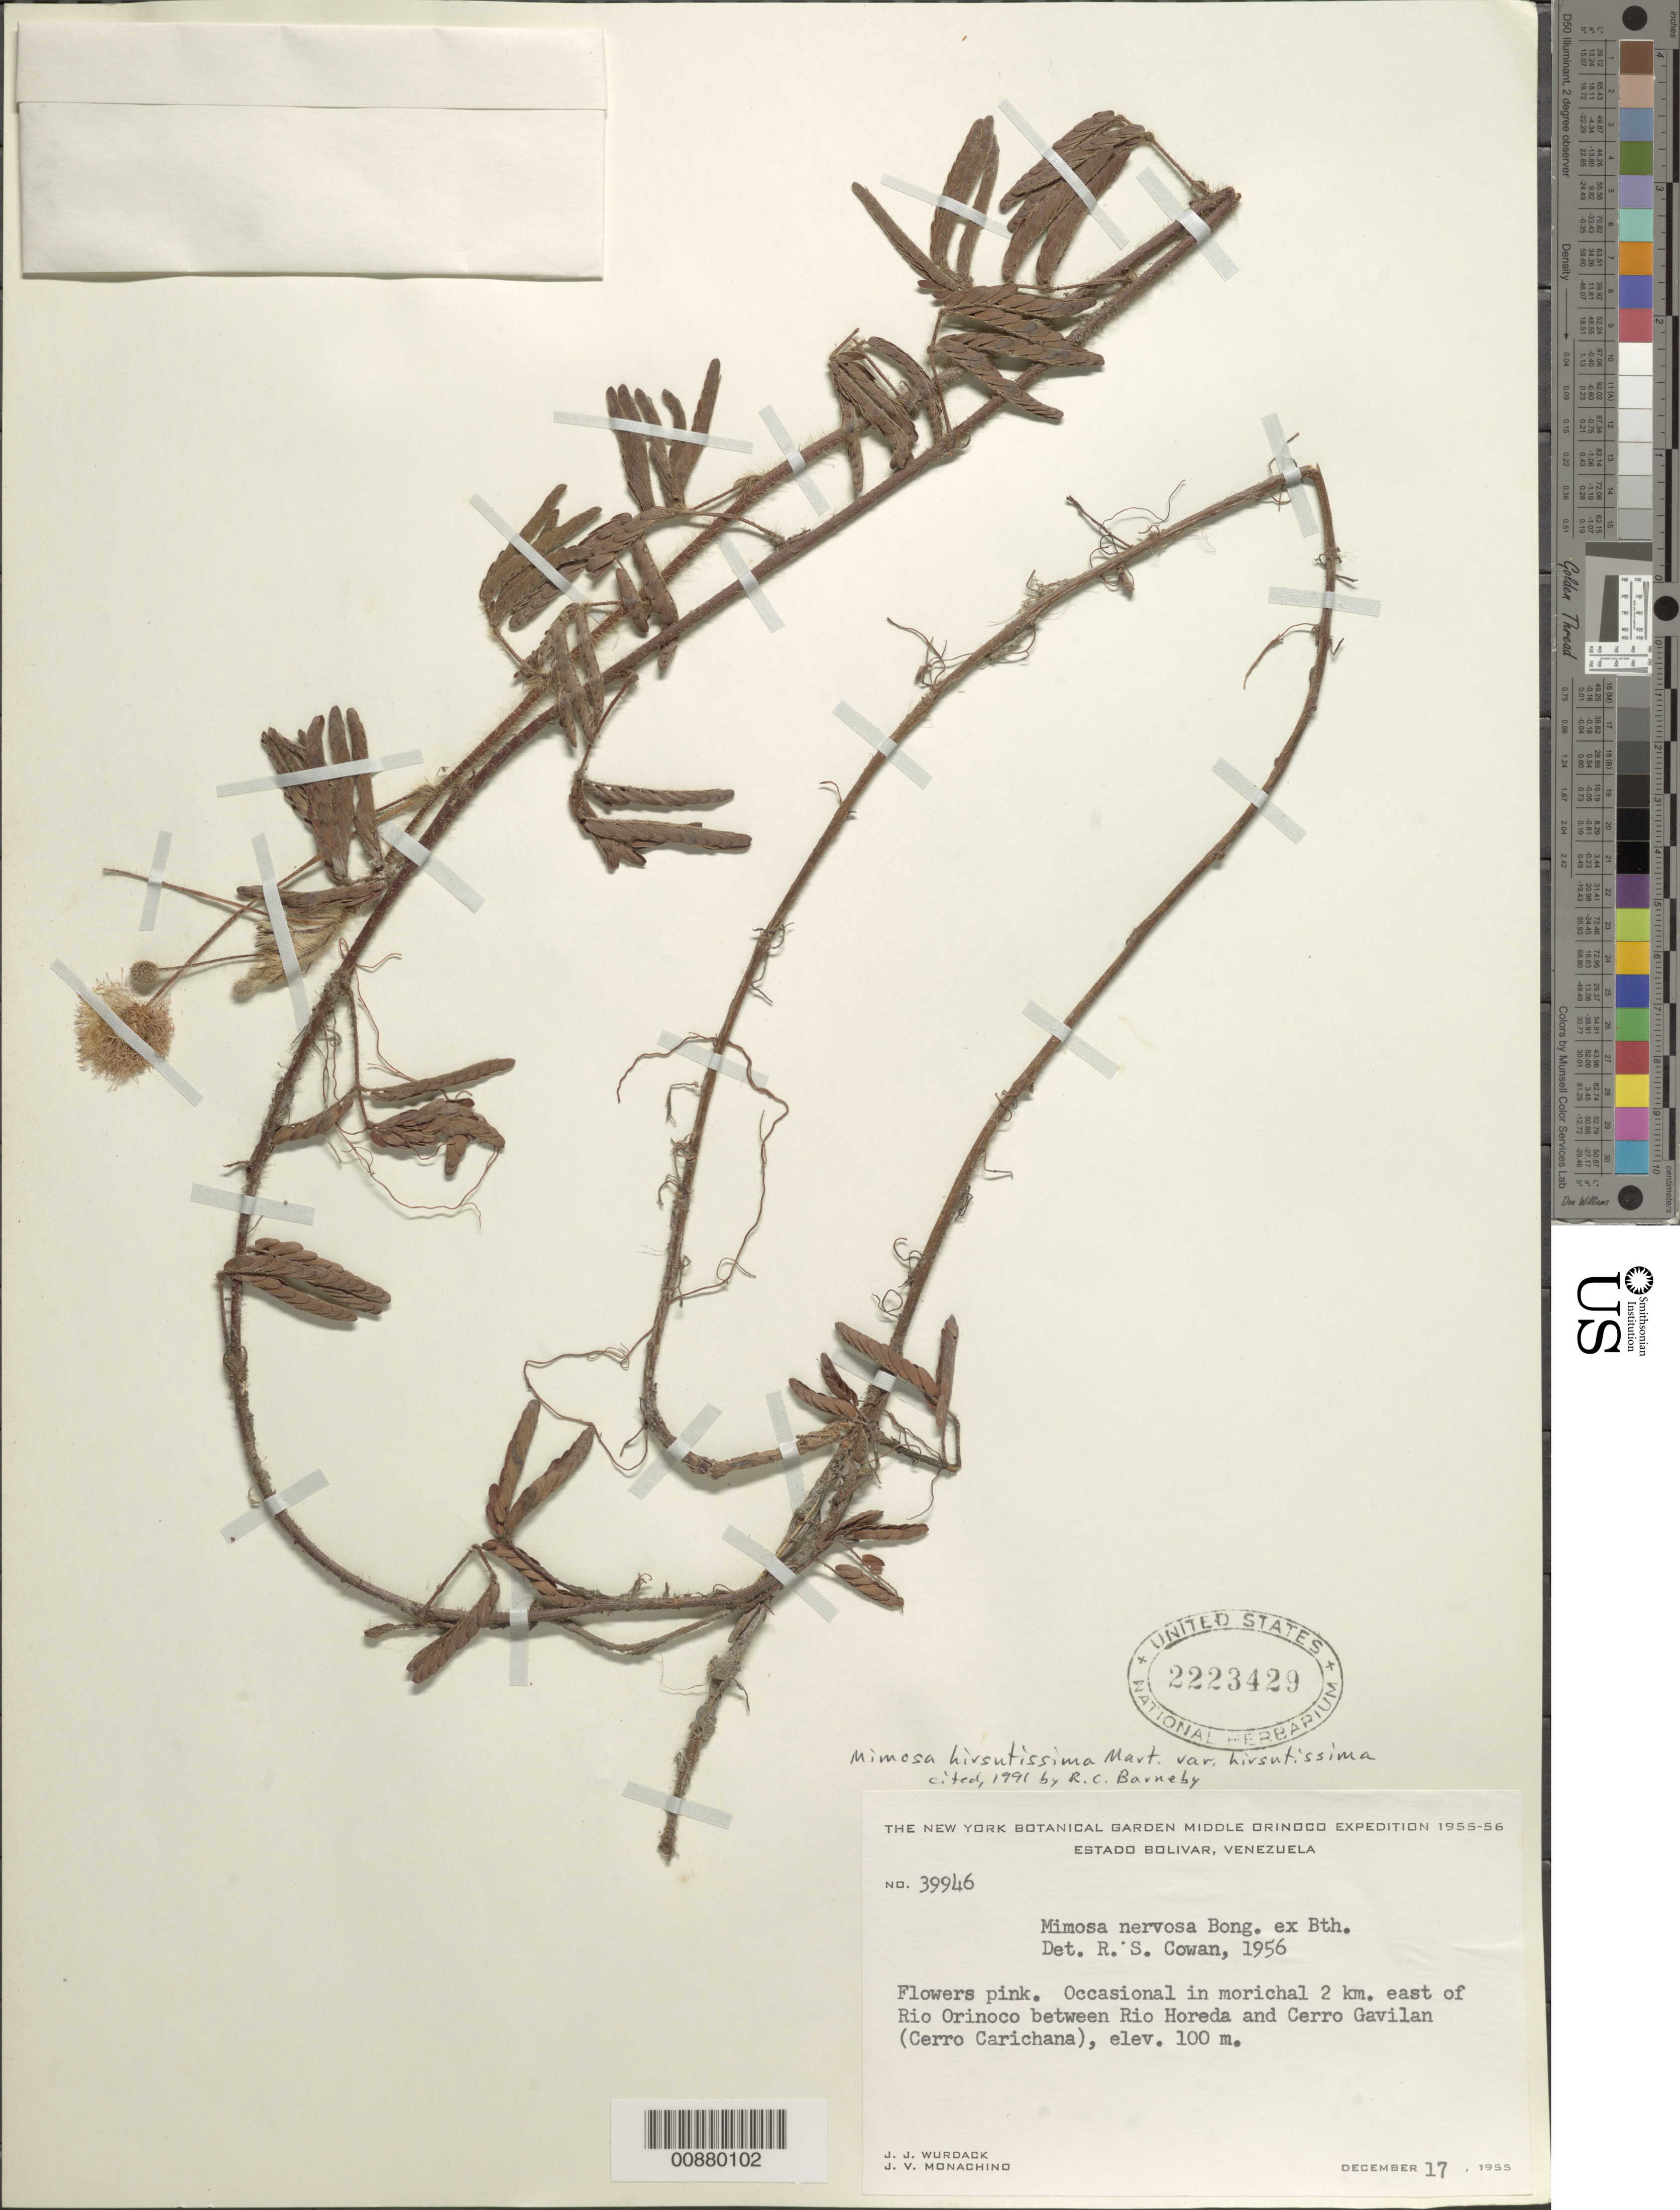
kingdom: Plantae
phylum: Tracheophyta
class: Magnoliopsida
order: Fabales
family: Fabaceae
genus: Mimosa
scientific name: Mimosa hirsutissima var. hirsutissima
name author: Mart.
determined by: Barneby, Rupert C., (NY)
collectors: J. J. Wurdack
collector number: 39946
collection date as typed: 17-Dec-55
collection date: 1955-12-17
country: Venezuela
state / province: Bolívar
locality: Río Orinoco, 2 km E, between mouth of Río Horeda and Cerro Gavilan (Cerro Carichana)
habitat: morichal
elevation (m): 100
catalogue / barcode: US 2223429